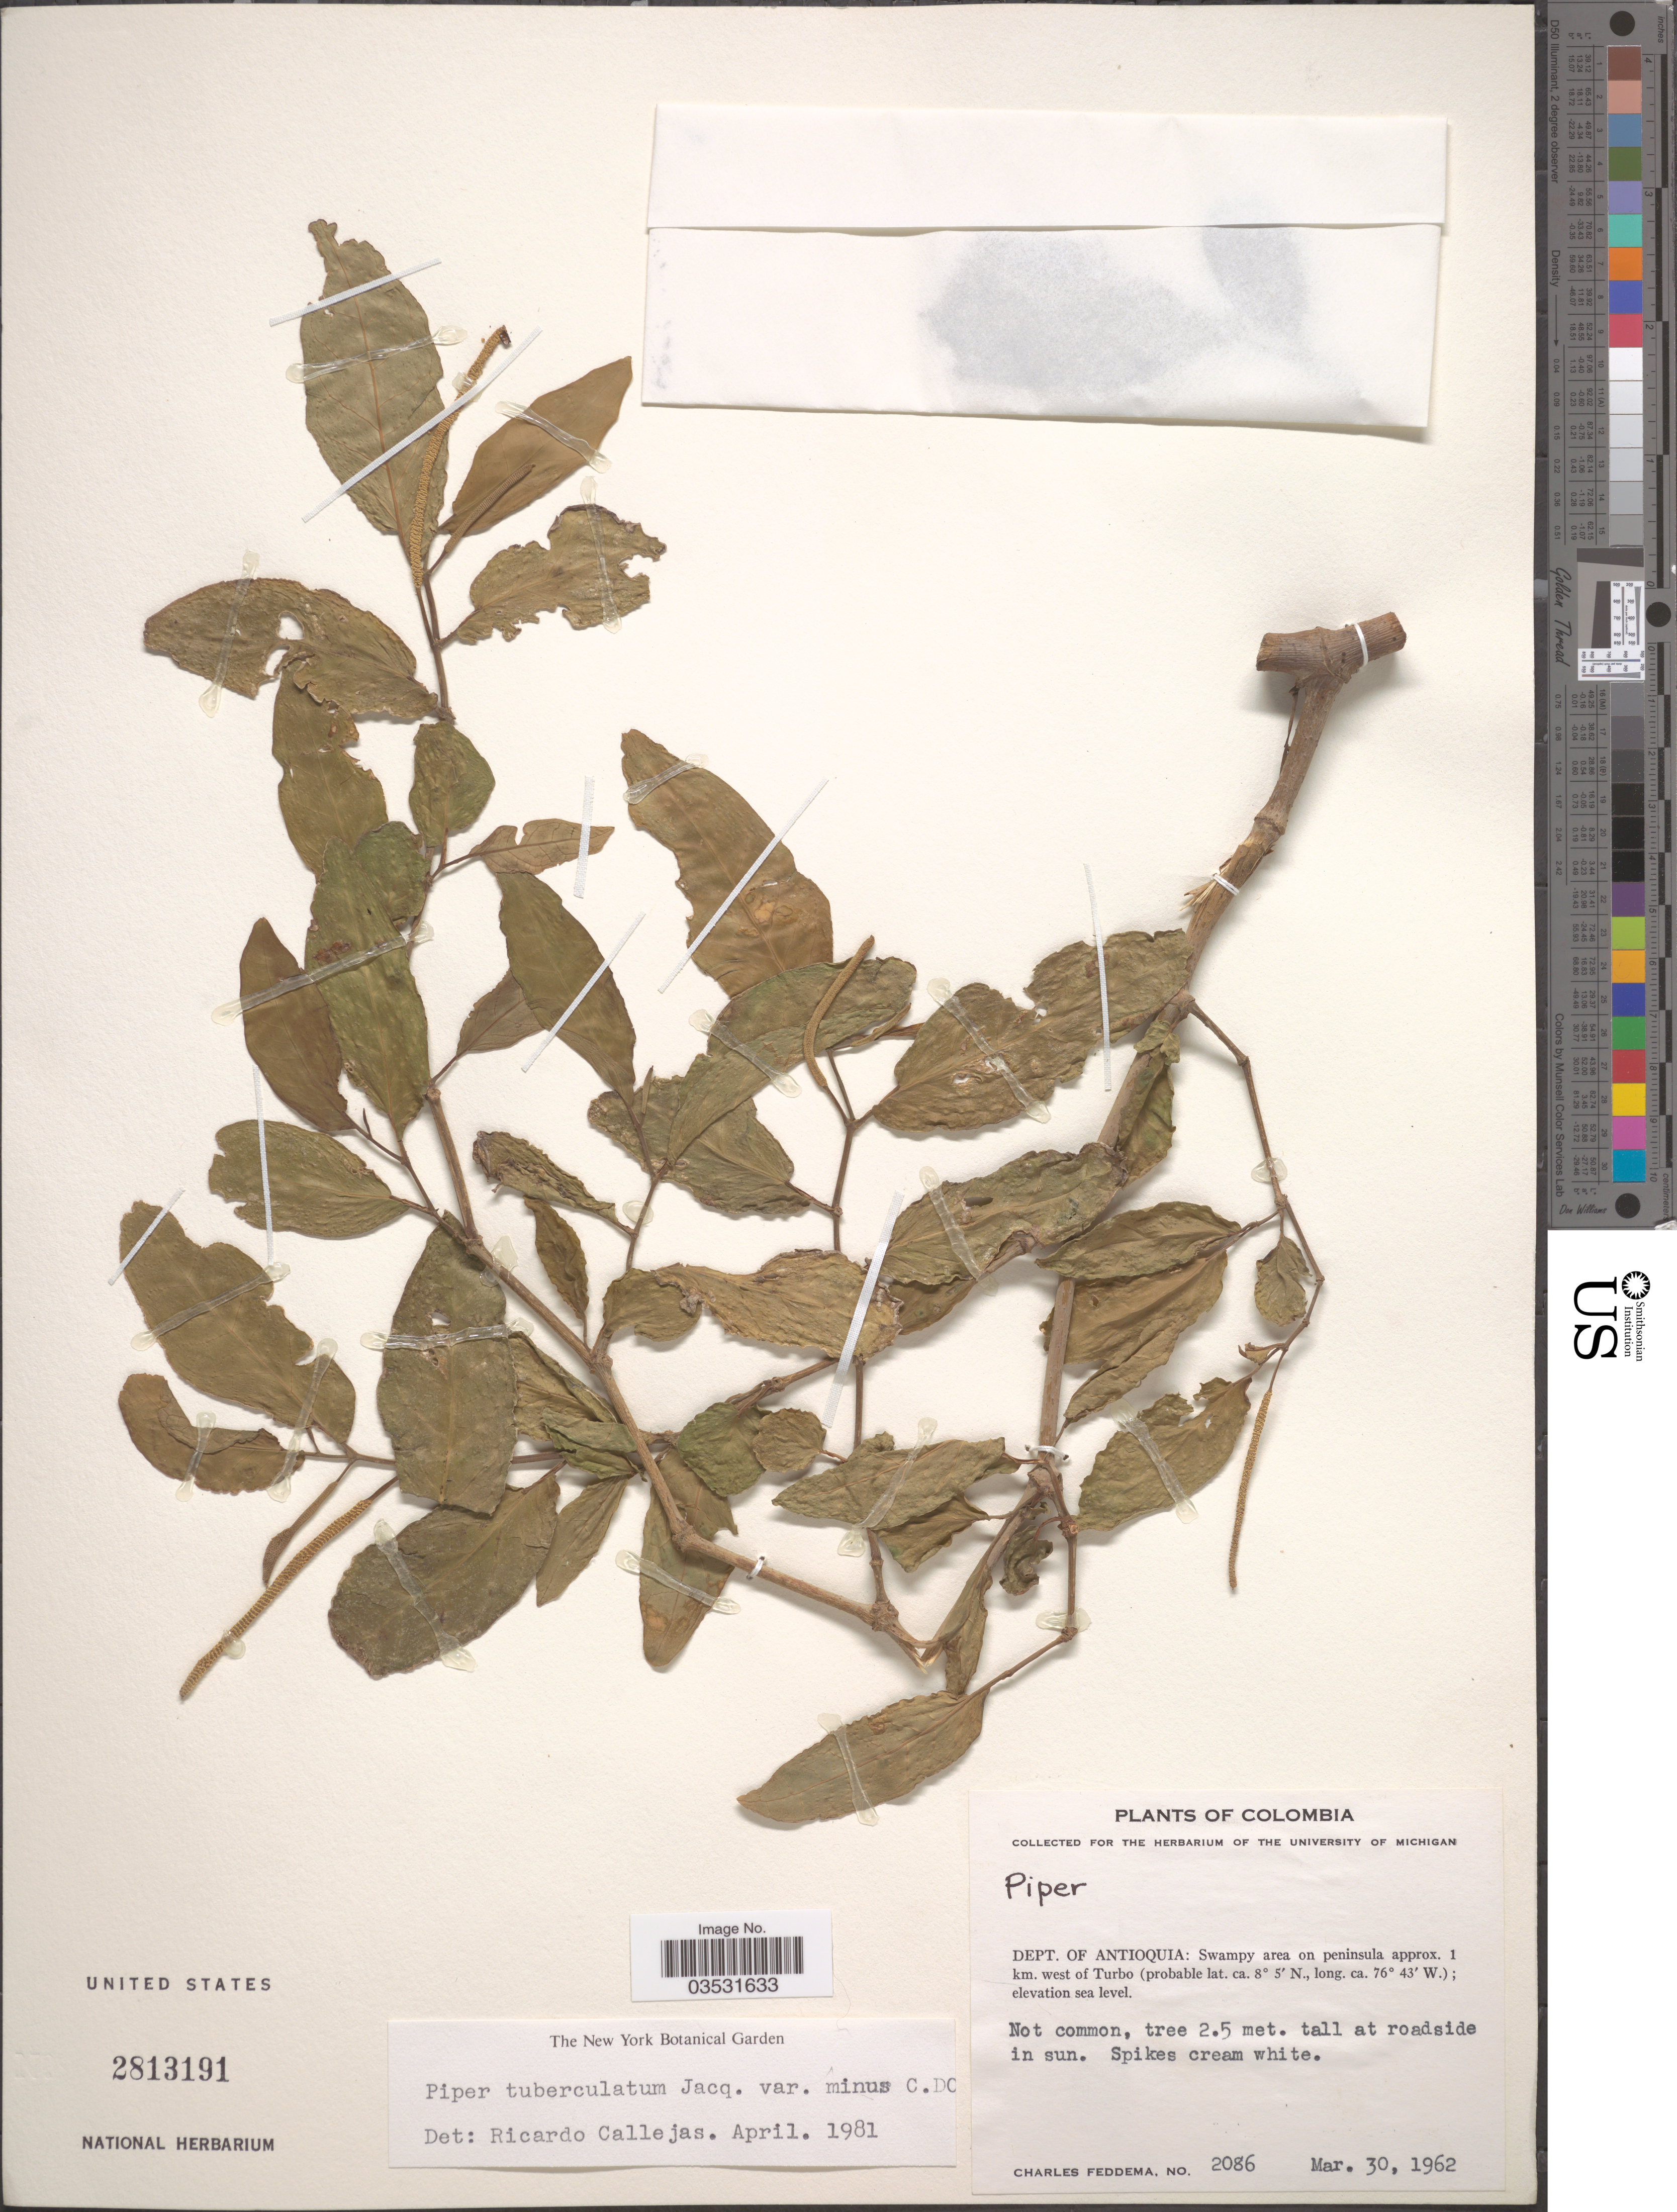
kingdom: Plantae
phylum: Tracheophyta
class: Magnoliopsida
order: Piperales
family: Piperaceae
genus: Piper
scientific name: Piper tuberculatum var. minus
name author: C. DC.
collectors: C. Feddema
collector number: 2086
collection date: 1962-03-30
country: Colombia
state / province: Antioquia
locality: Dept. of Antioquia: Swampy area on peninsula approx. 1 km. west of Turbo.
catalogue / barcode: US 2813191